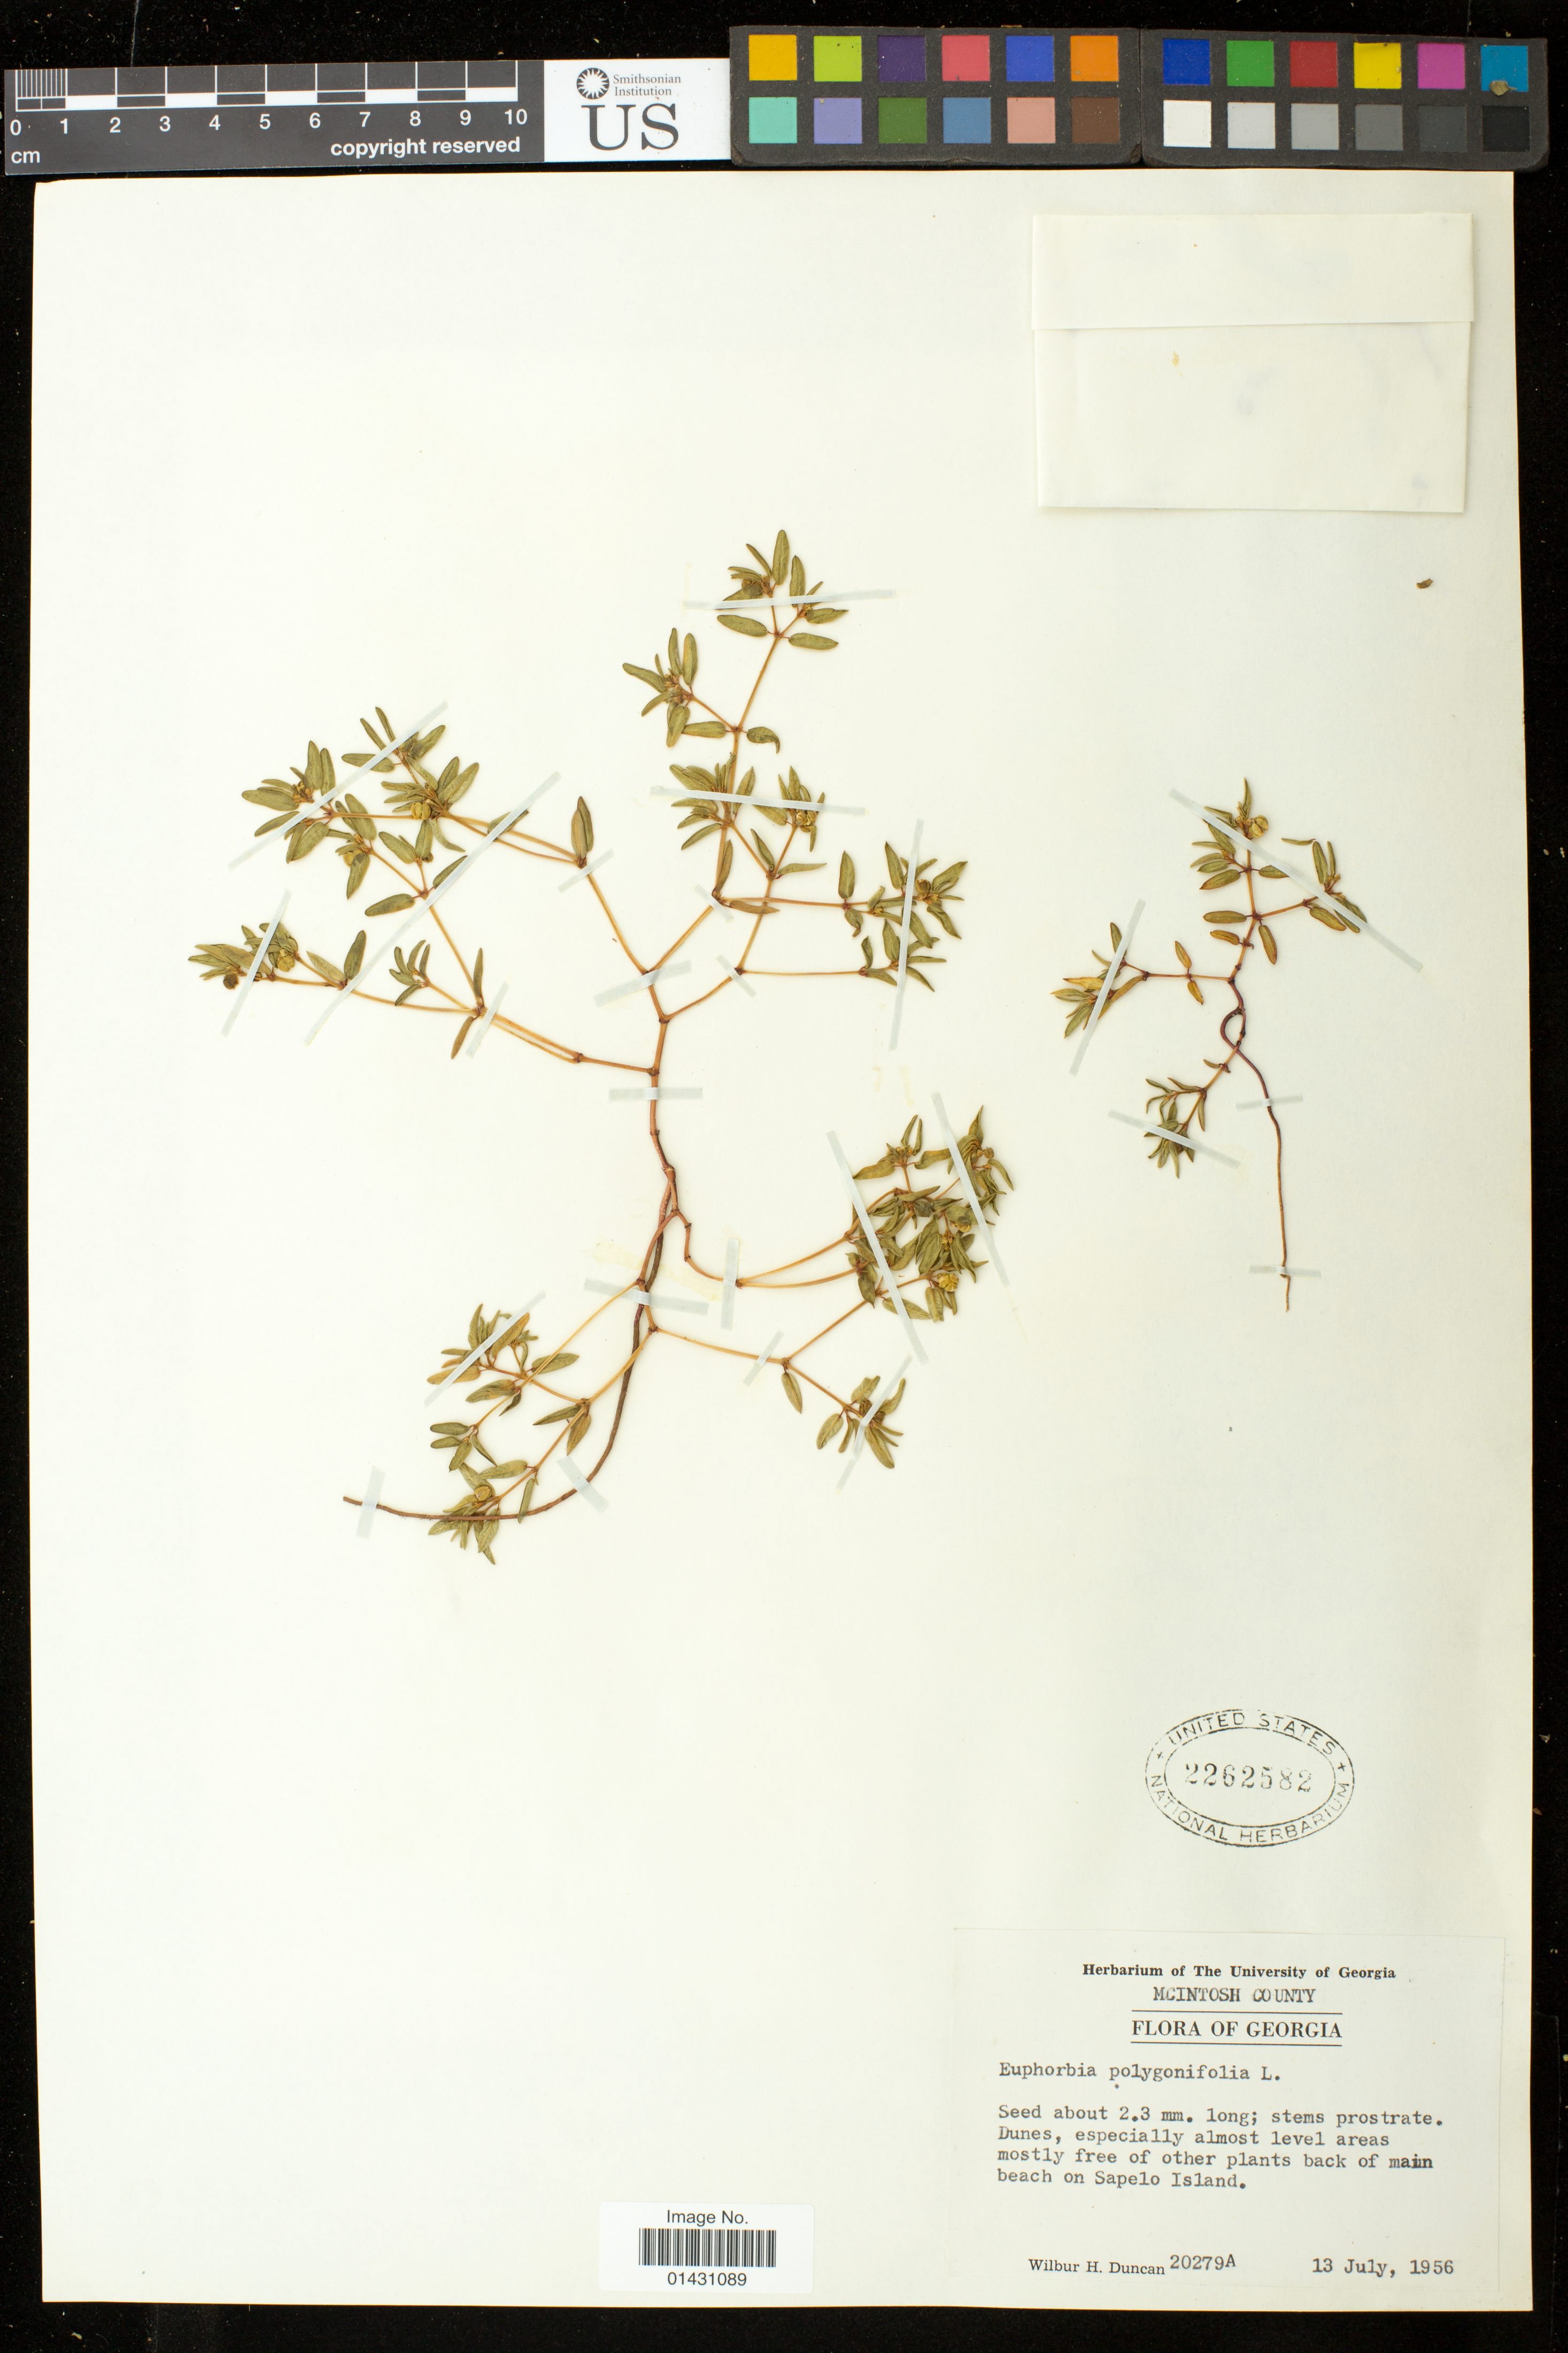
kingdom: Plantae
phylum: Tracheophyta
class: Magnoliopsida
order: Malpighiales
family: Euphorbiaceae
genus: Euphorbia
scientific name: Euphorbia polygonifolia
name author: L.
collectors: W. H. Duncan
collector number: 20279A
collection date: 1956-07-13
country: United States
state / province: Georgia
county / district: McIntosh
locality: Sapelo Island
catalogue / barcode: US 2262582